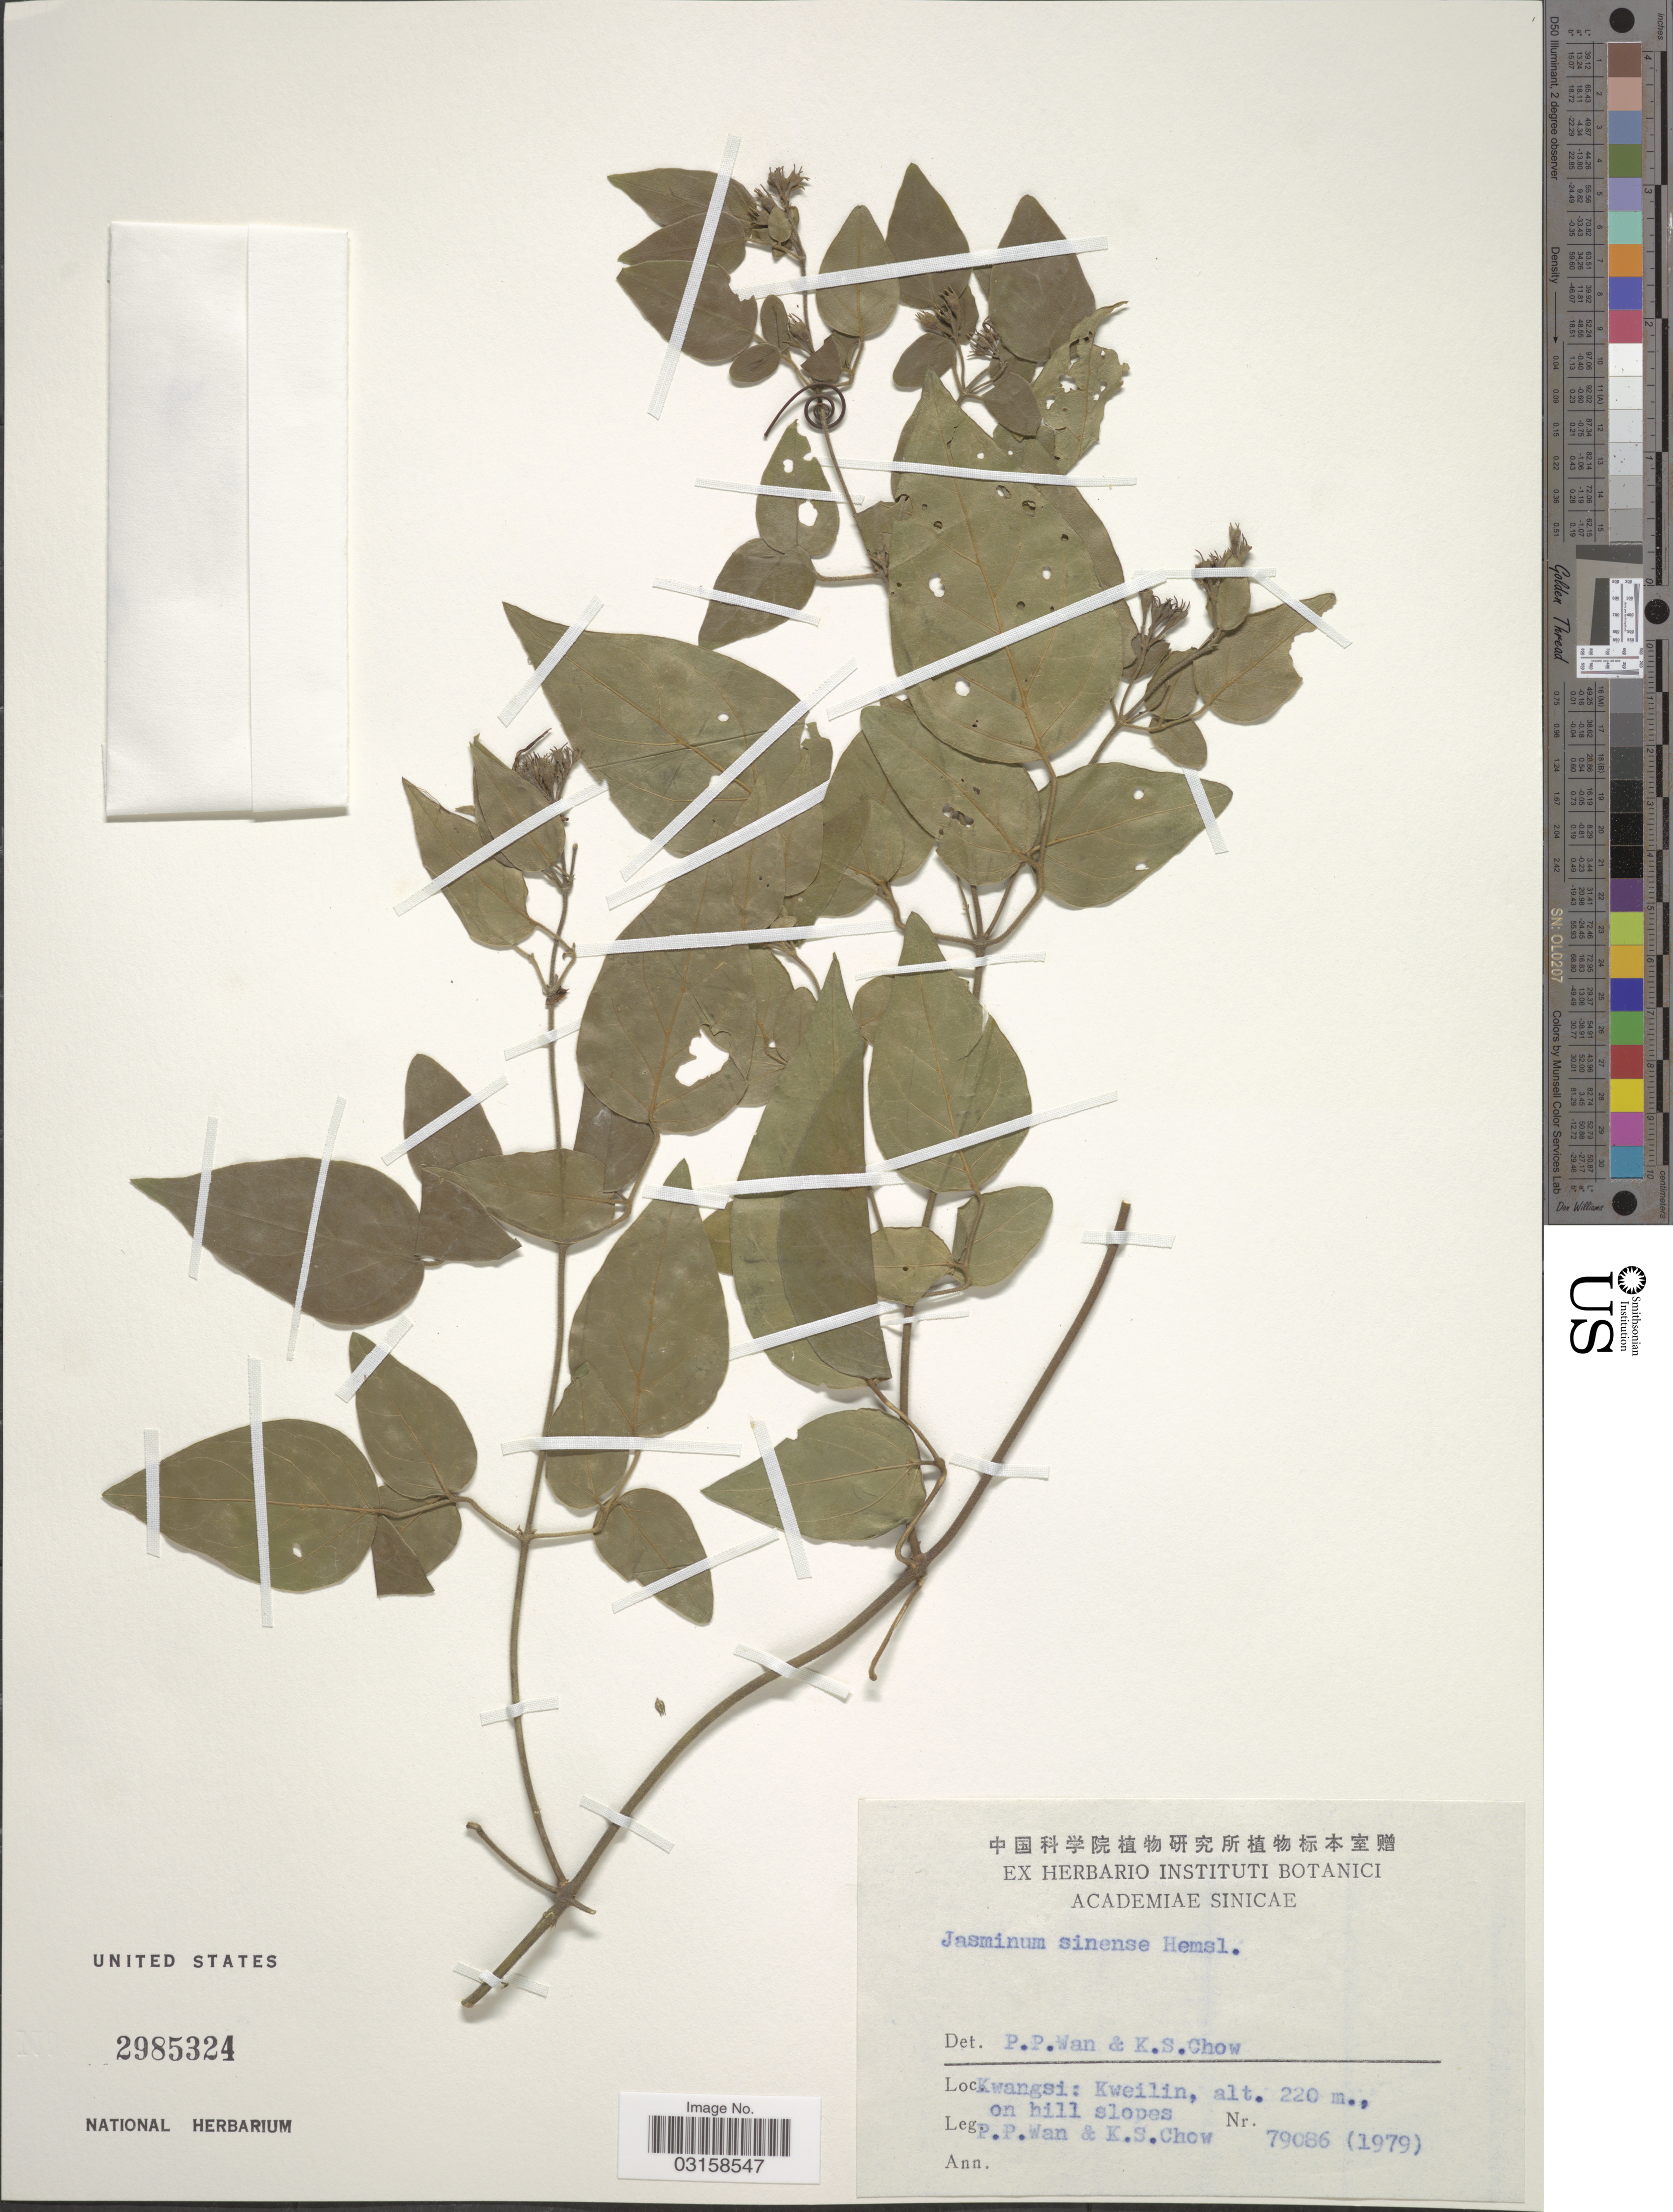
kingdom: Plantae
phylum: Tracheophyta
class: Magnoliopsida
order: Lamiales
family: Oleaceae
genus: Jasminum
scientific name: Jasminum sinense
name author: Hemsl.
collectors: P. Wan & K. S. Chow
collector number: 79086 (1979)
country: China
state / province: Guangxi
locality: Kwangsi: Kweilin.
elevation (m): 220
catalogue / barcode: US 2985324